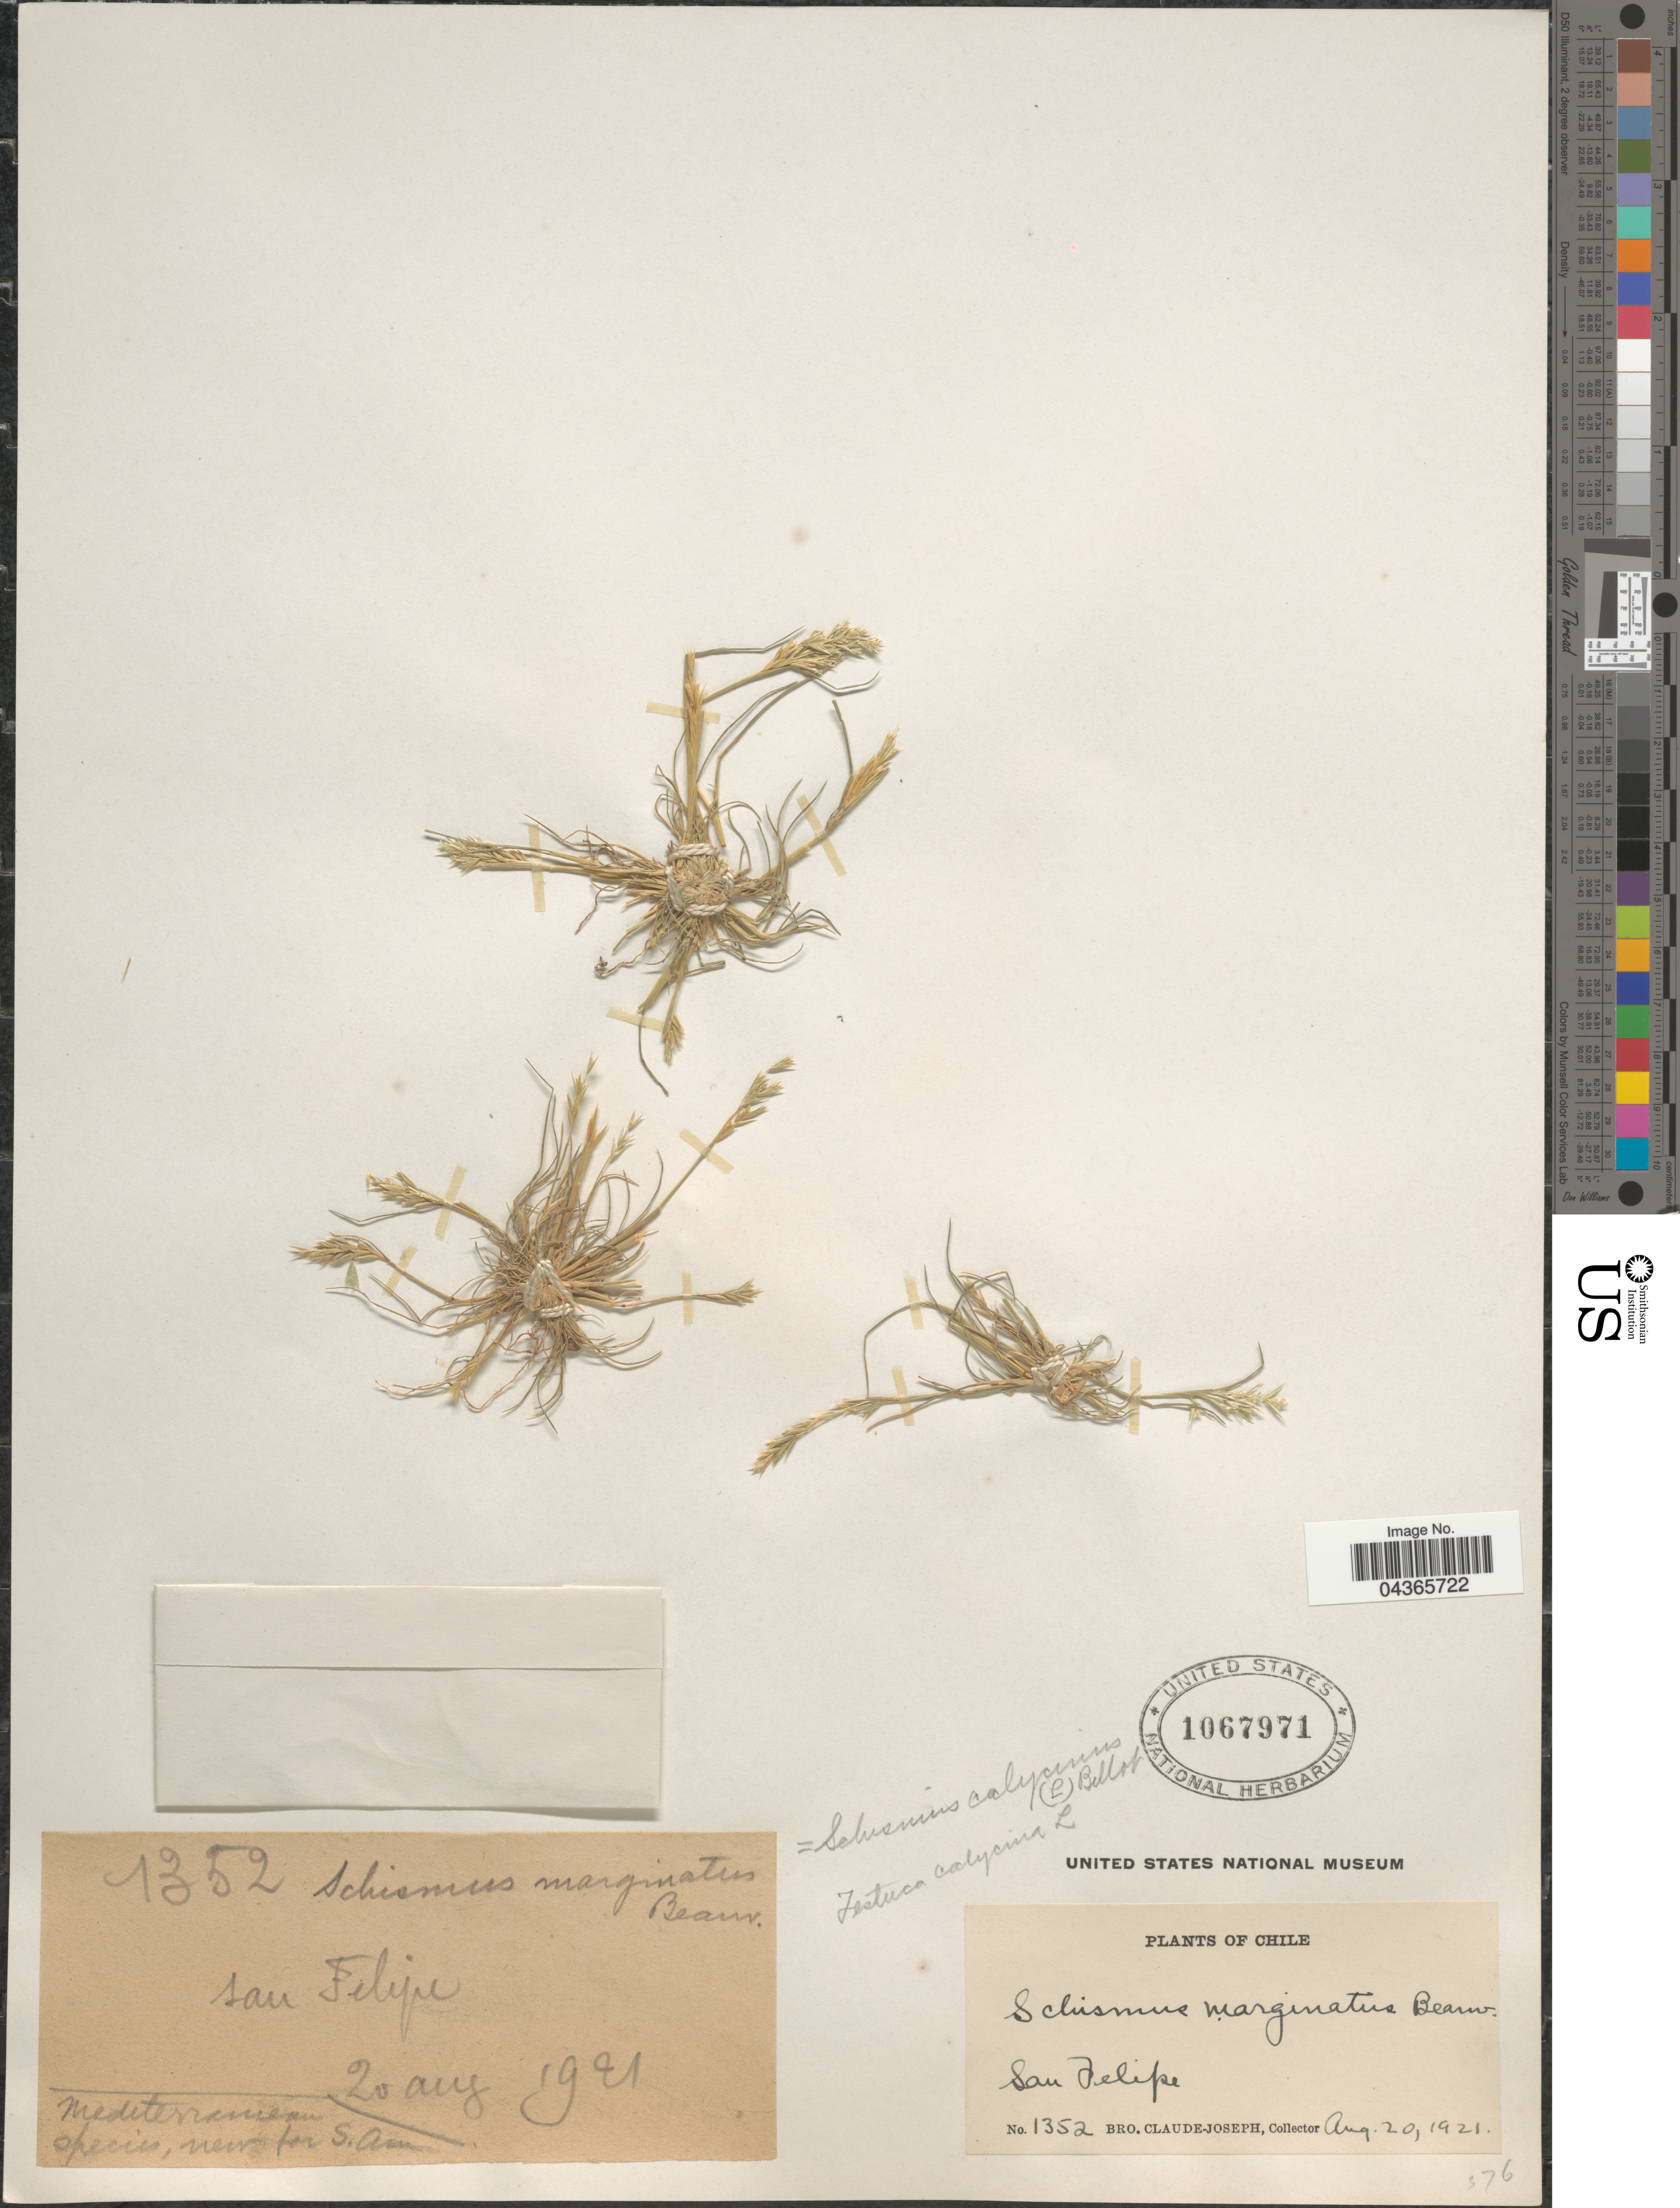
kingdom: Plantae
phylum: Tracheophyta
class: Liliopsida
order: Poales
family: Poaceae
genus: Schismus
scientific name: Schismus barbatus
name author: (L.) Thell.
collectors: Bro. Claude-Joseph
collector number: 1352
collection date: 1921-08-20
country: Chile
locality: San Felipe.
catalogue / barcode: US 1067971